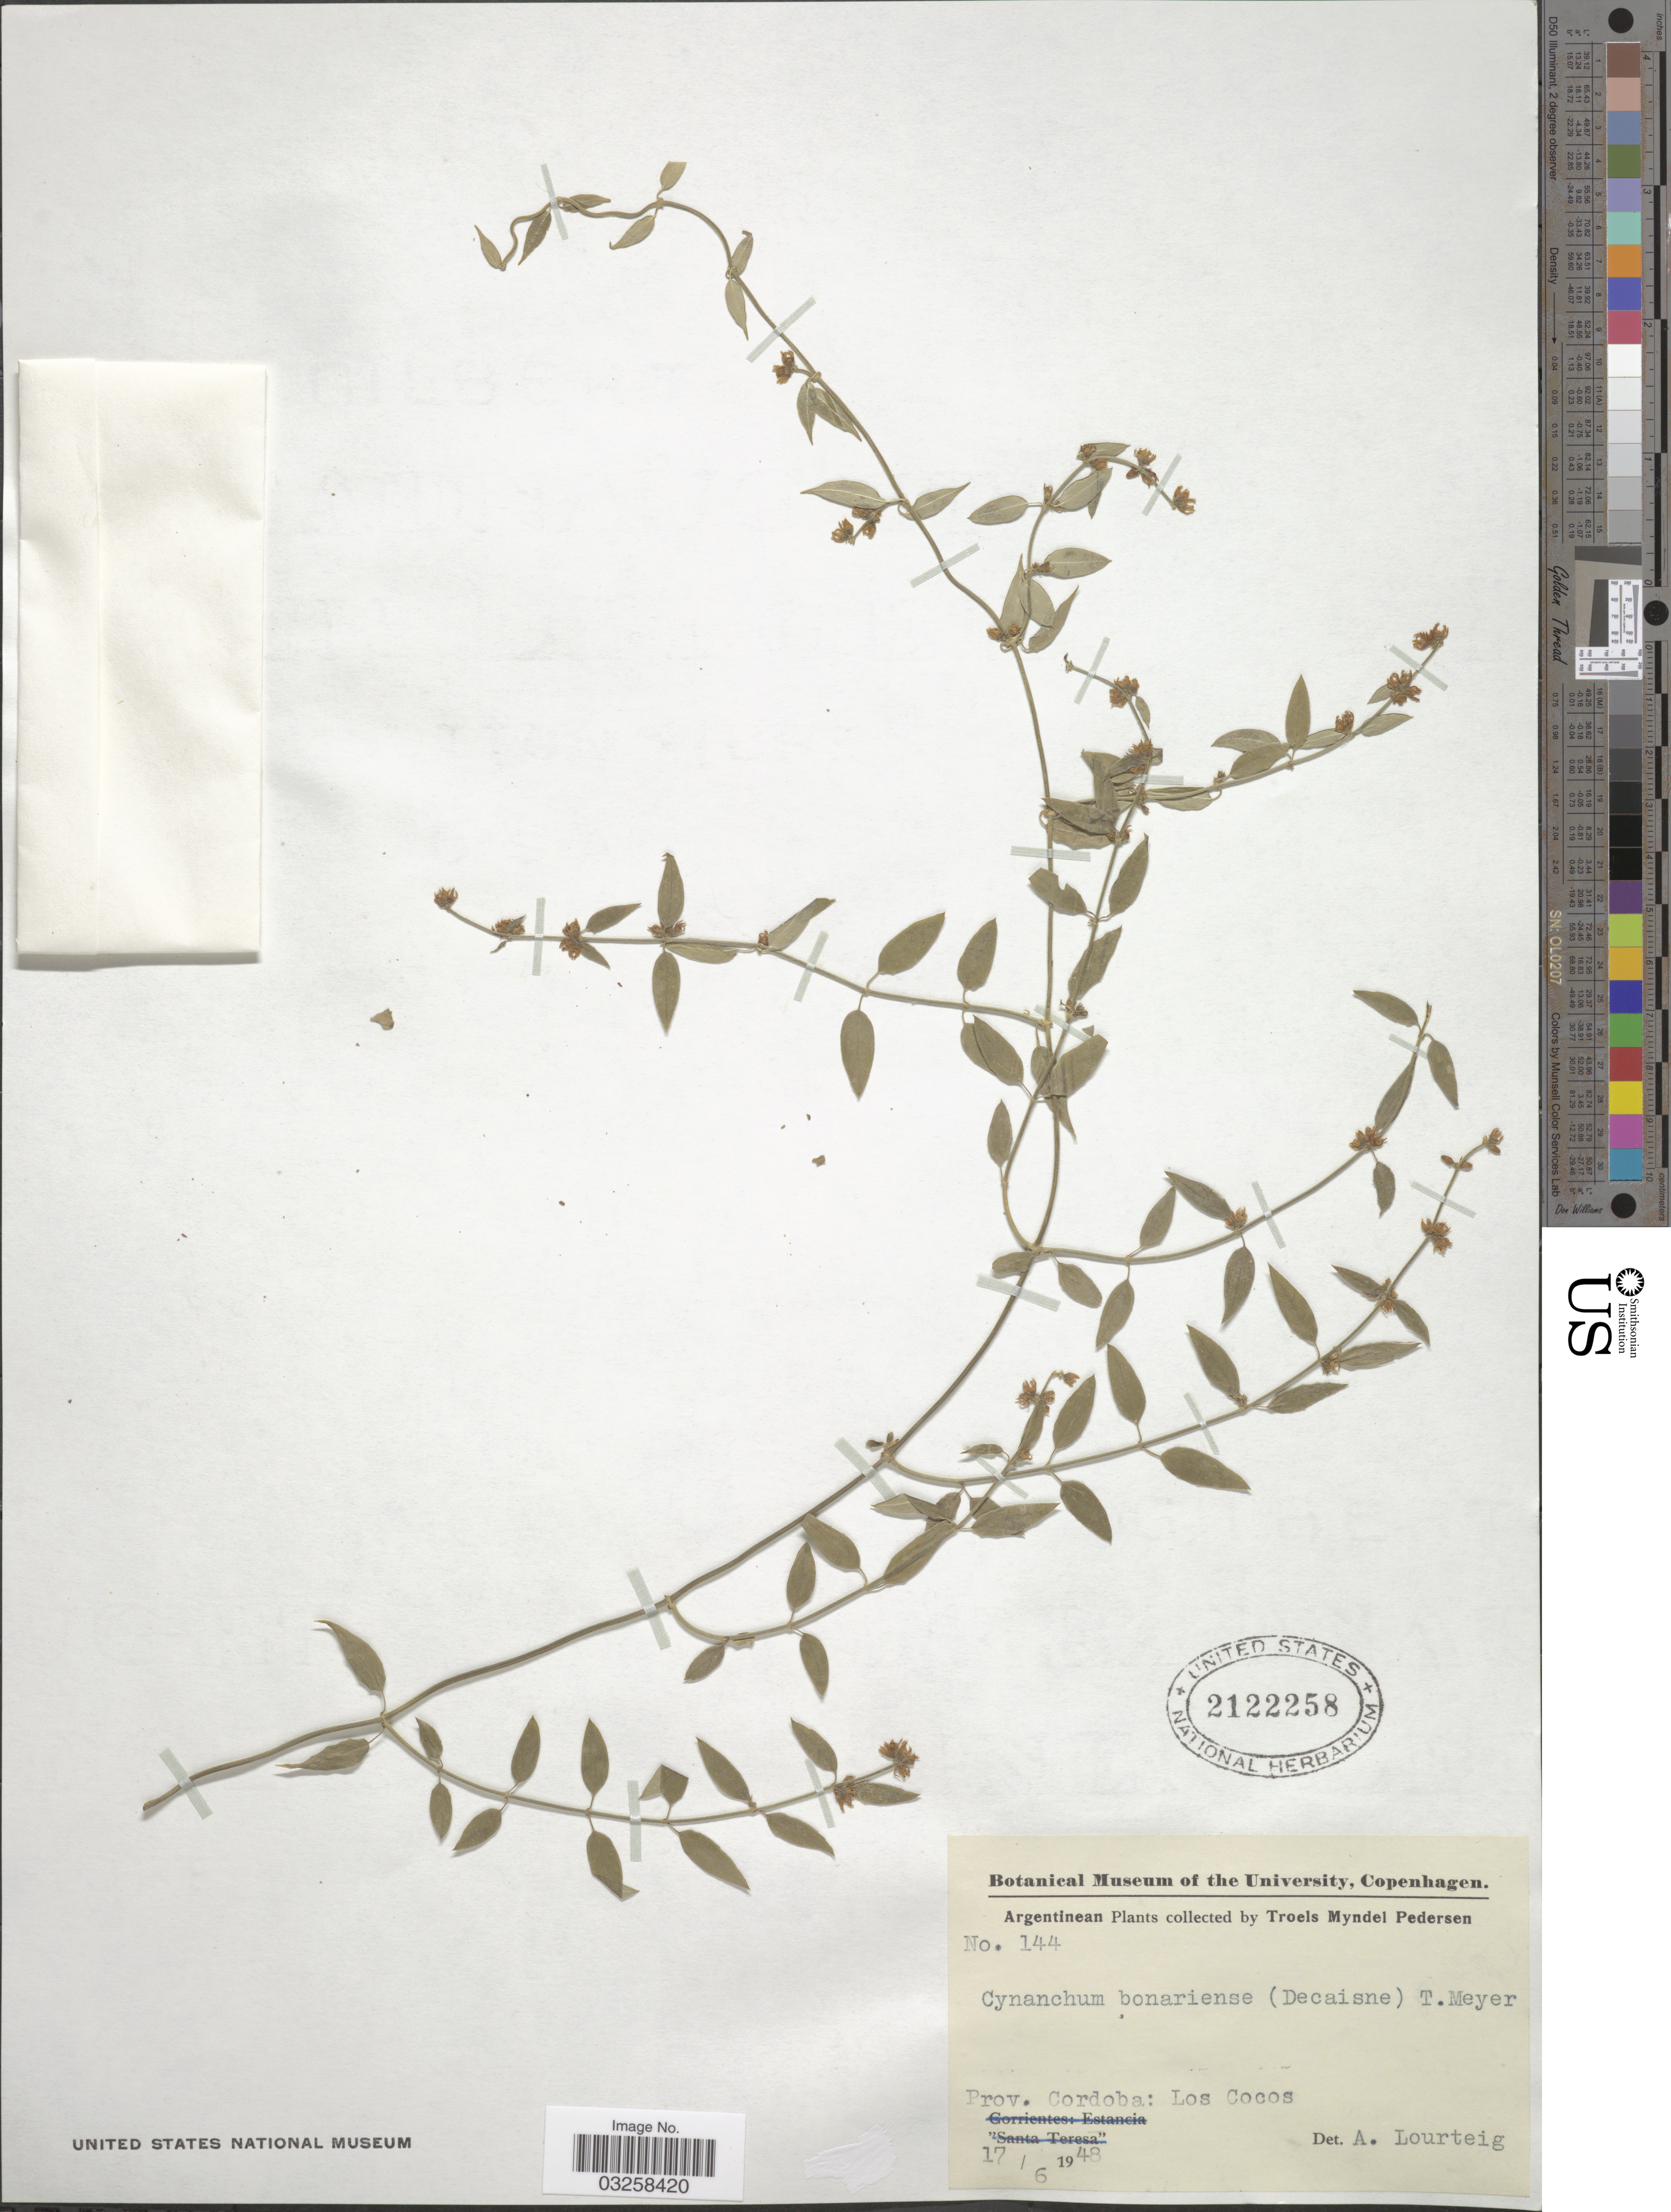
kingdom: Plantae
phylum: Tracheophyta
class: Magnoliopsida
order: Gentianales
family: Apocynaceae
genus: Ditassa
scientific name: Ditassa bonariensis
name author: Decne.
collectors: T. Pederson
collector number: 144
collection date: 1948-06-17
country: Argentina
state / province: Cordoba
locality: Los Cocos.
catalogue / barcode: US 2122258